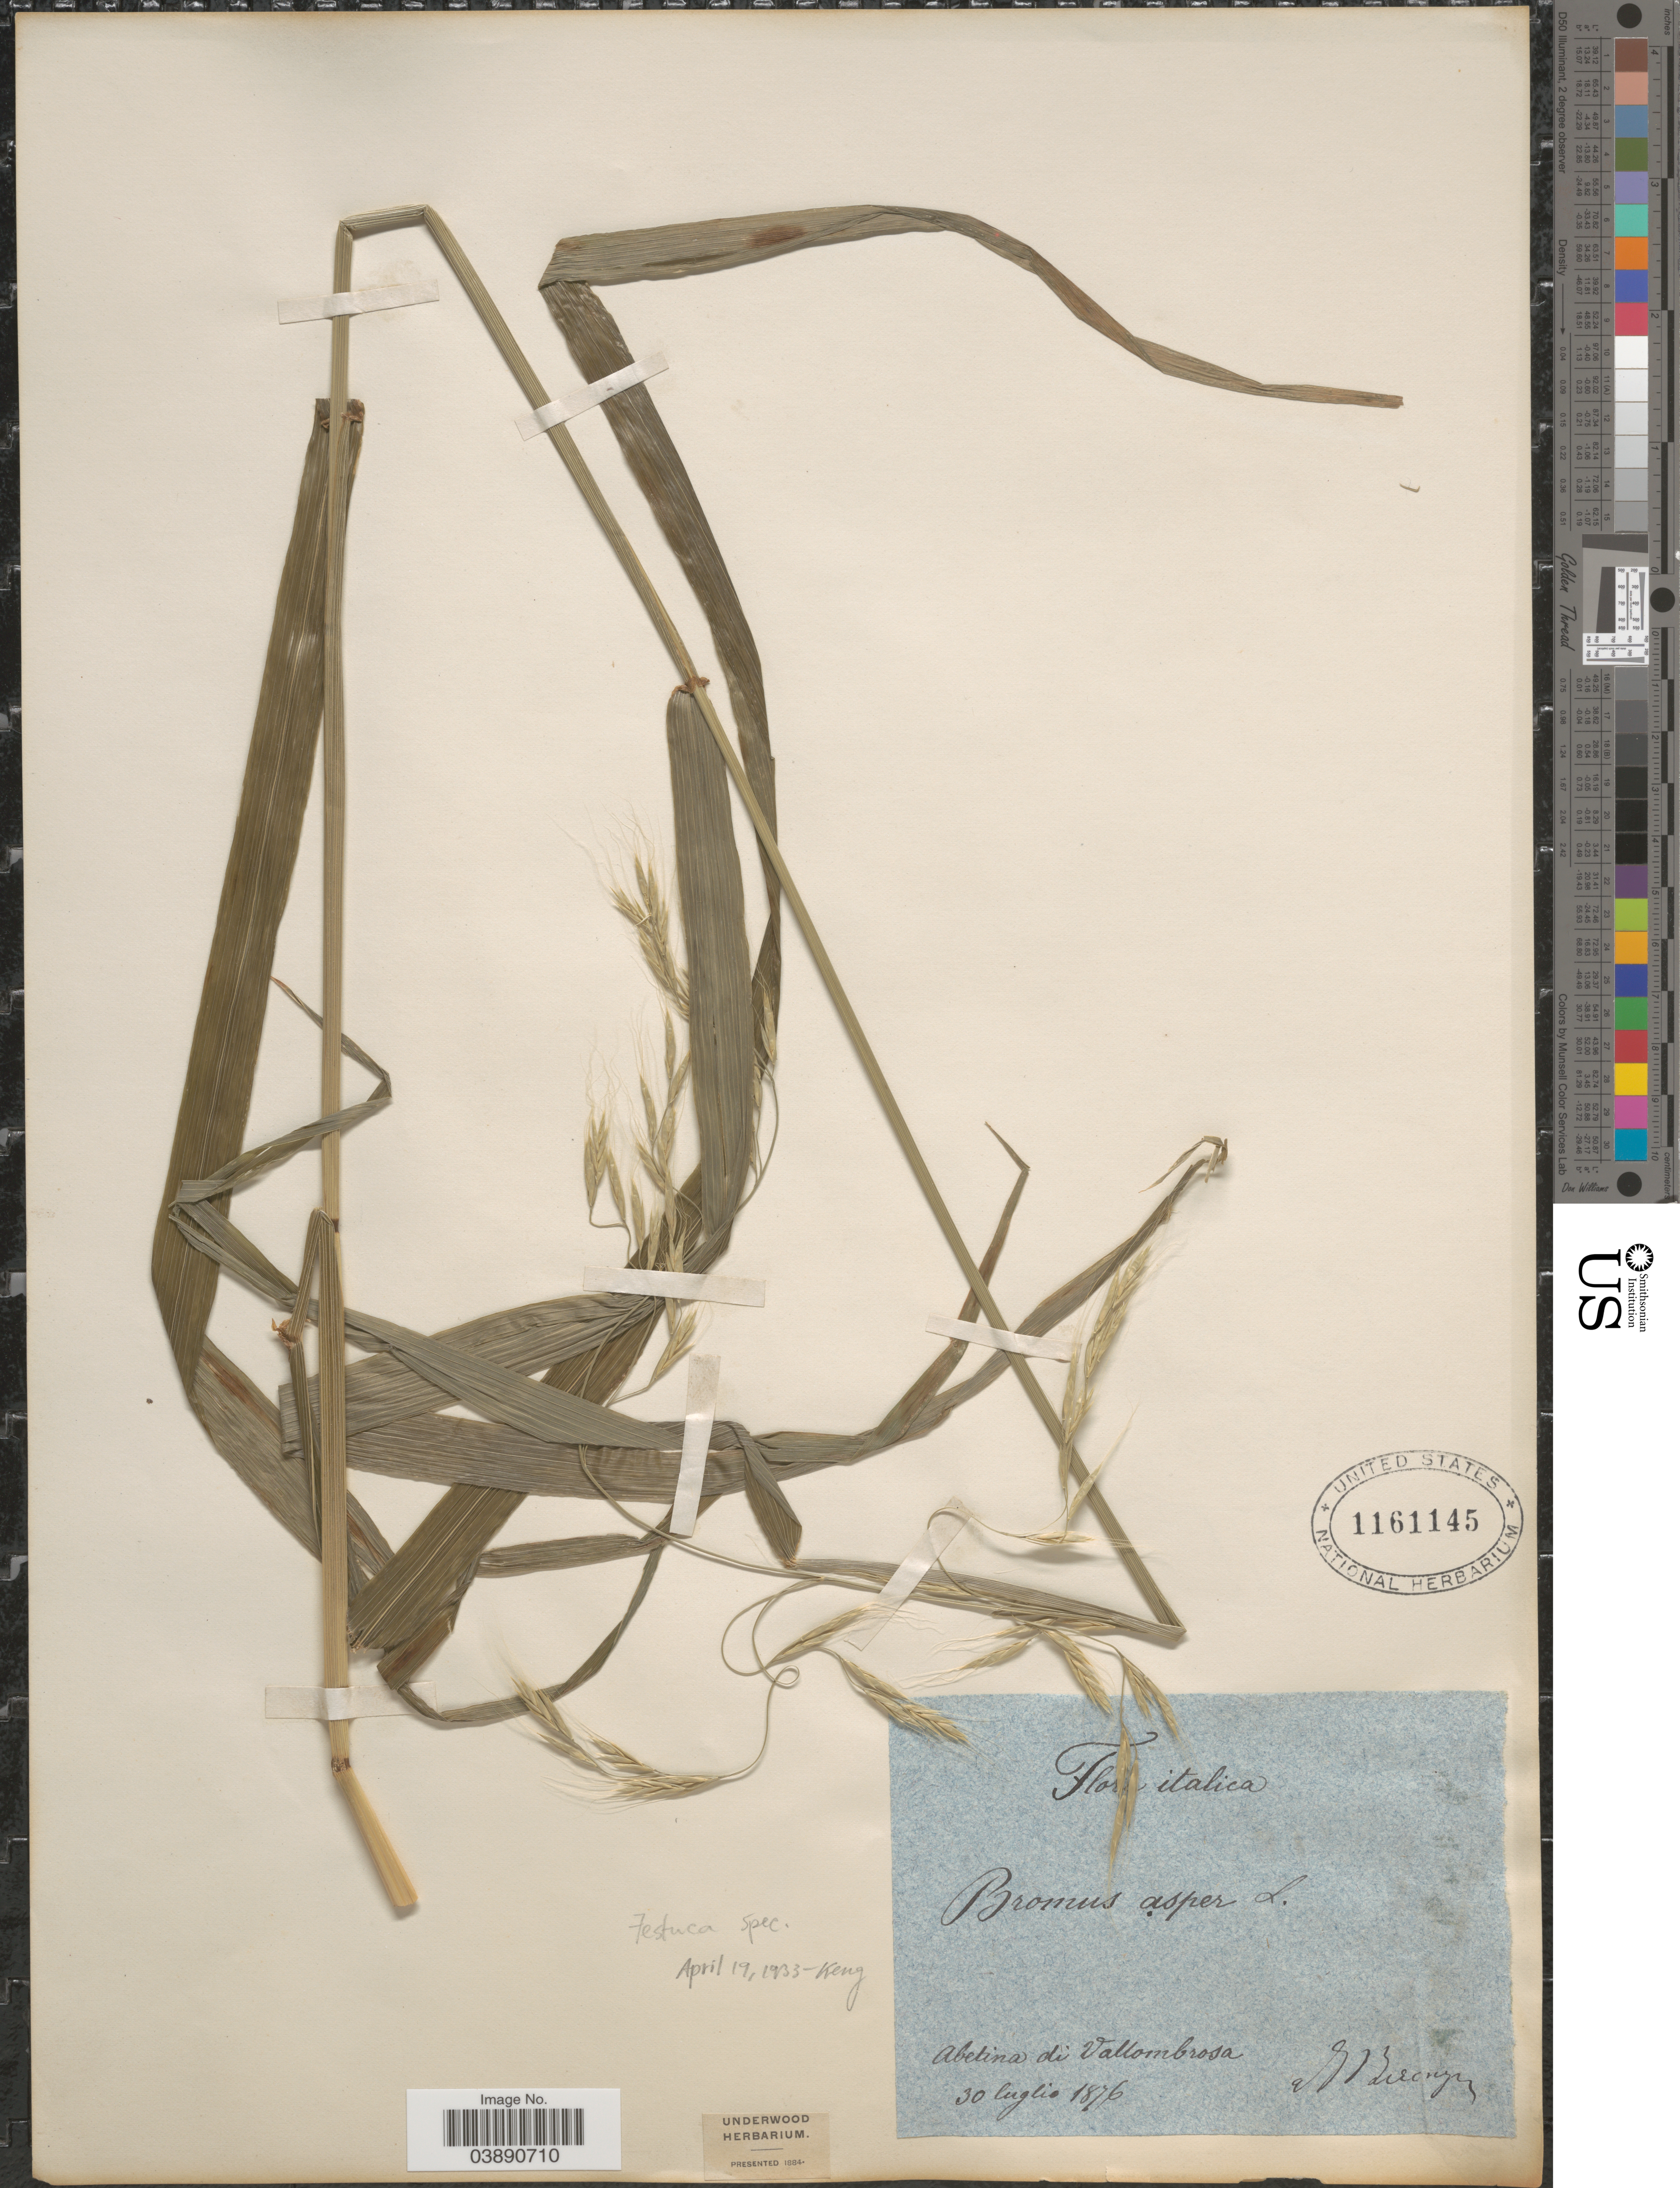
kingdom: Plantae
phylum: Tracheophyta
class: Liliopsida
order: Poales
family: Poaceae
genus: Festuca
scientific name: Festuca sp.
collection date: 1876-07-30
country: Italy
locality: Italica. Abetina di Vallombrosa.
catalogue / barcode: US 1161145